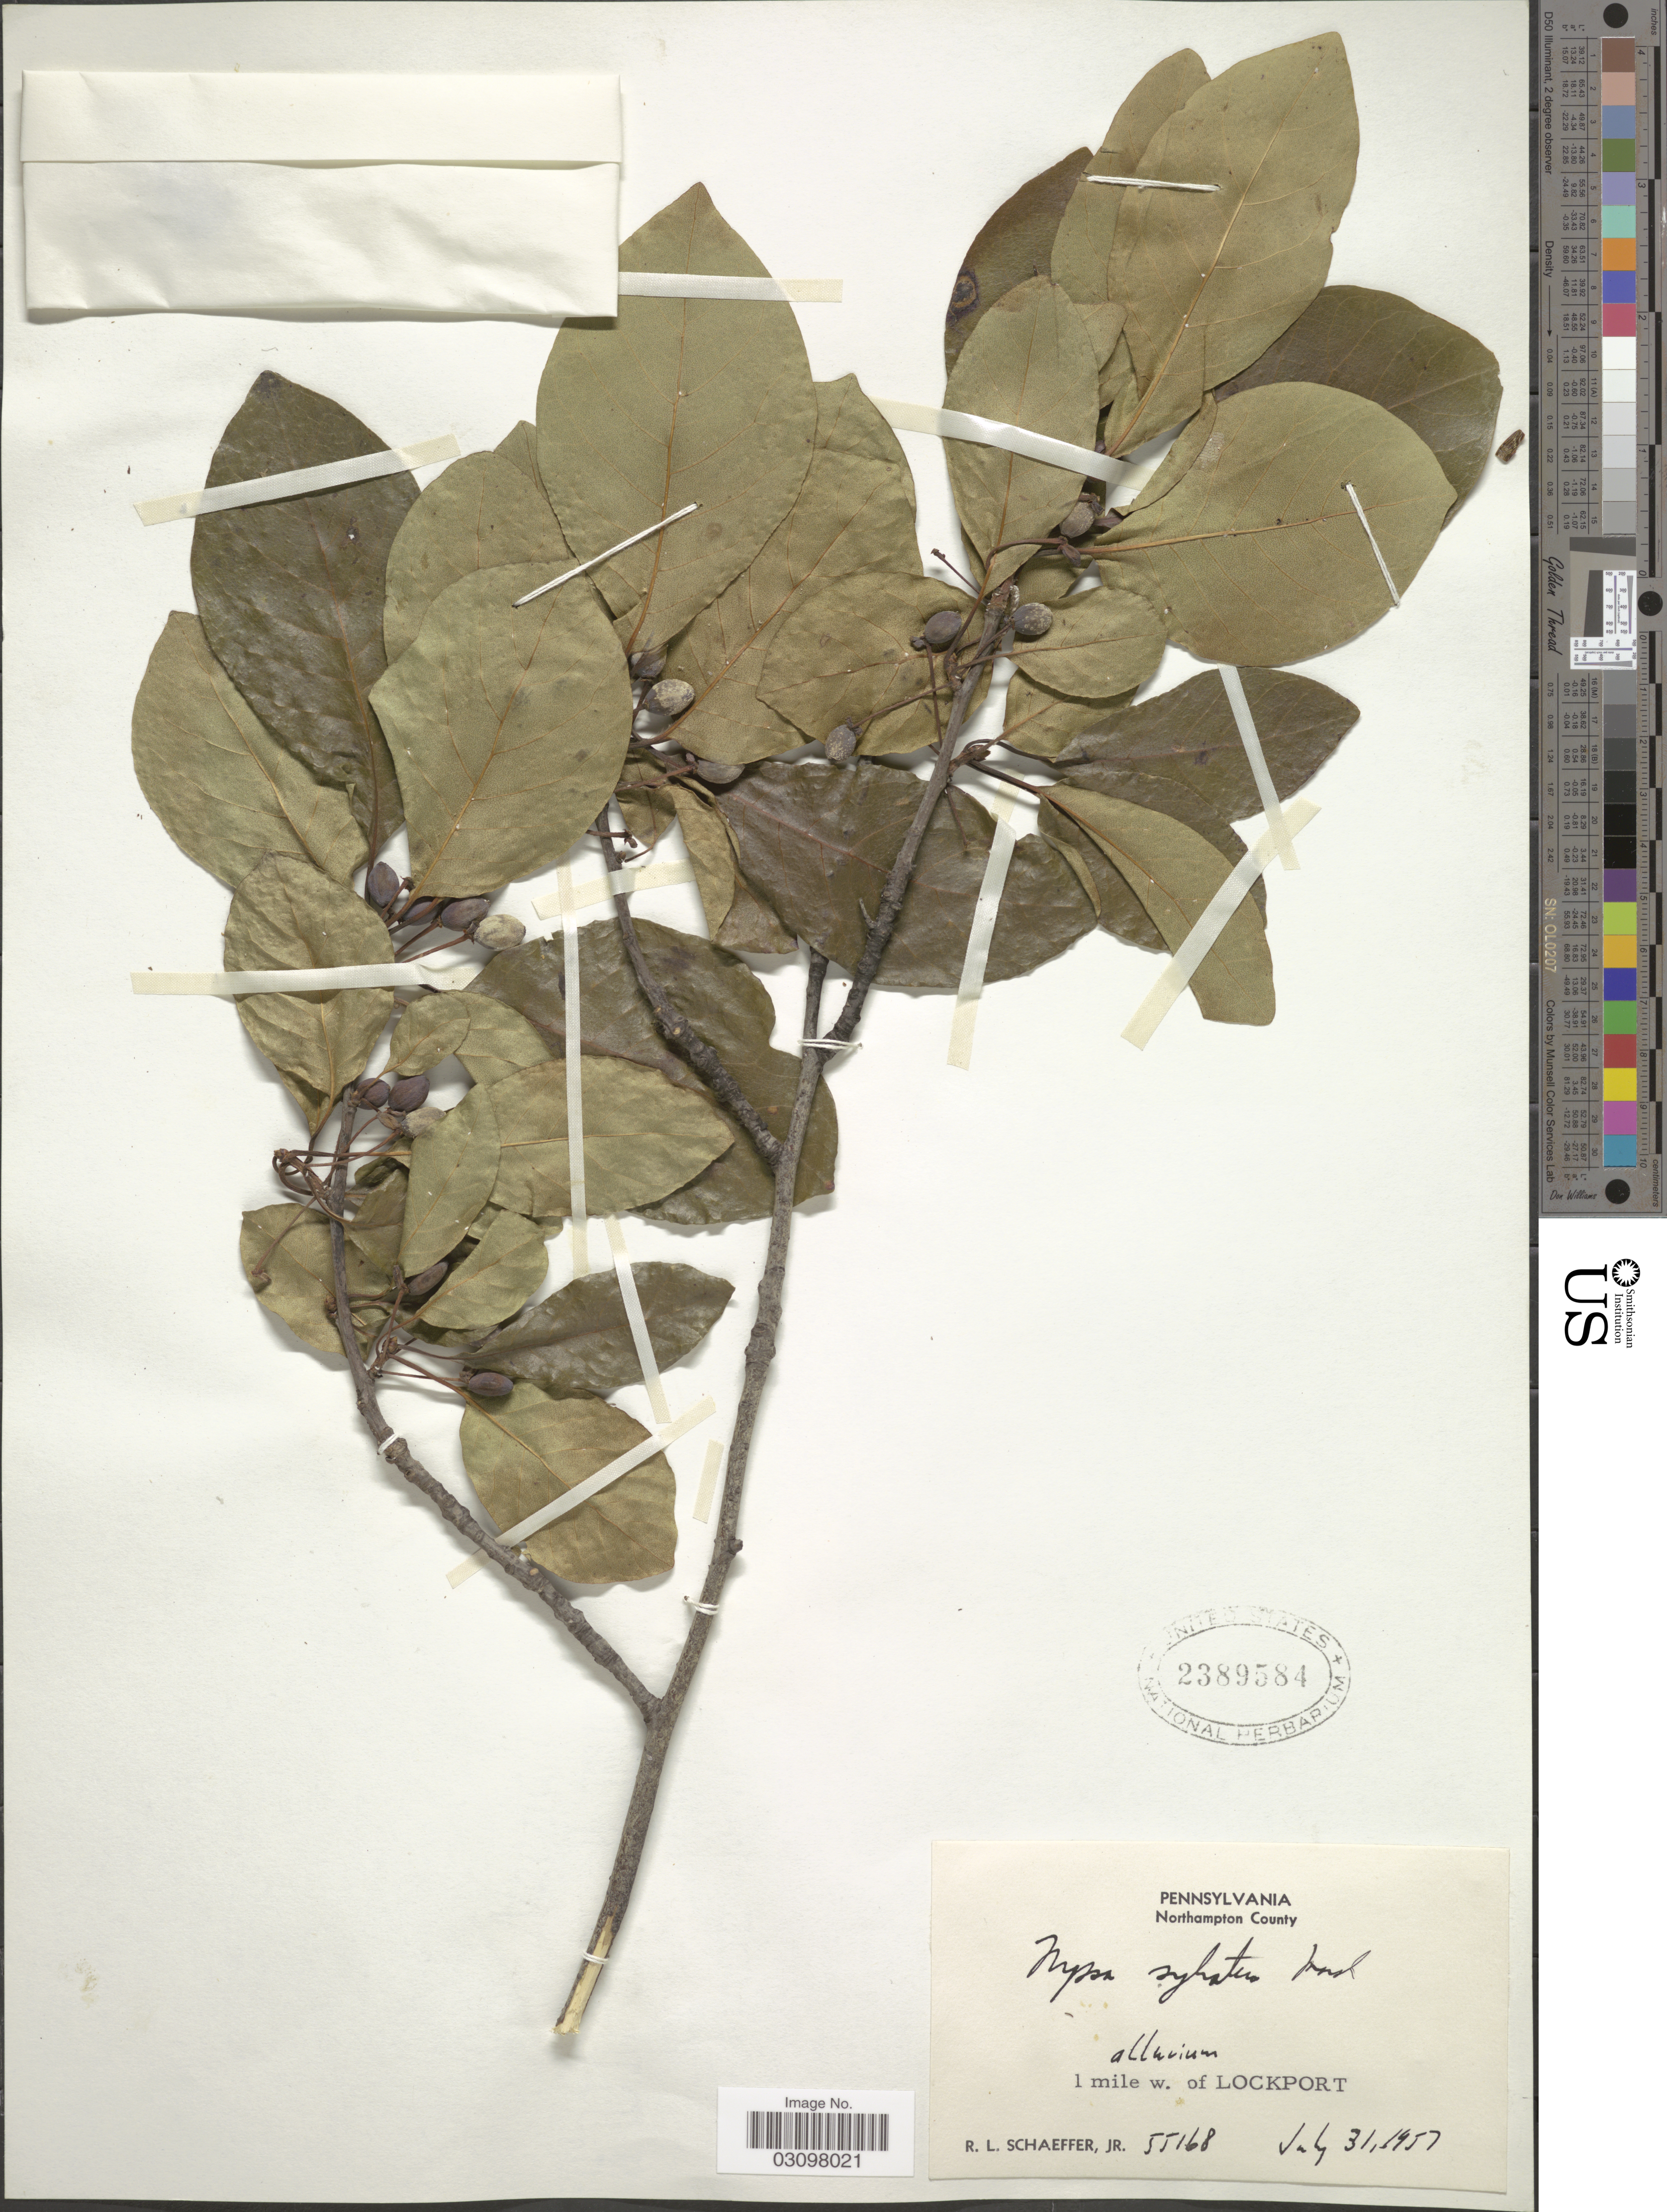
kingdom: Plantae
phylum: Tracheophyta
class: Magnoliopsida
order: Cornales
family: Nyssaceae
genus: Nyssa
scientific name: Nyssa sylvatica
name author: Marshall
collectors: R. L. Schaeffer Jr.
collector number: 55168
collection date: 1957-07-31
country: United States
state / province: Pennsylvania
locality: Northampton County. 1 mile w. of Lockport.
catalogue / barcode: US 2389584